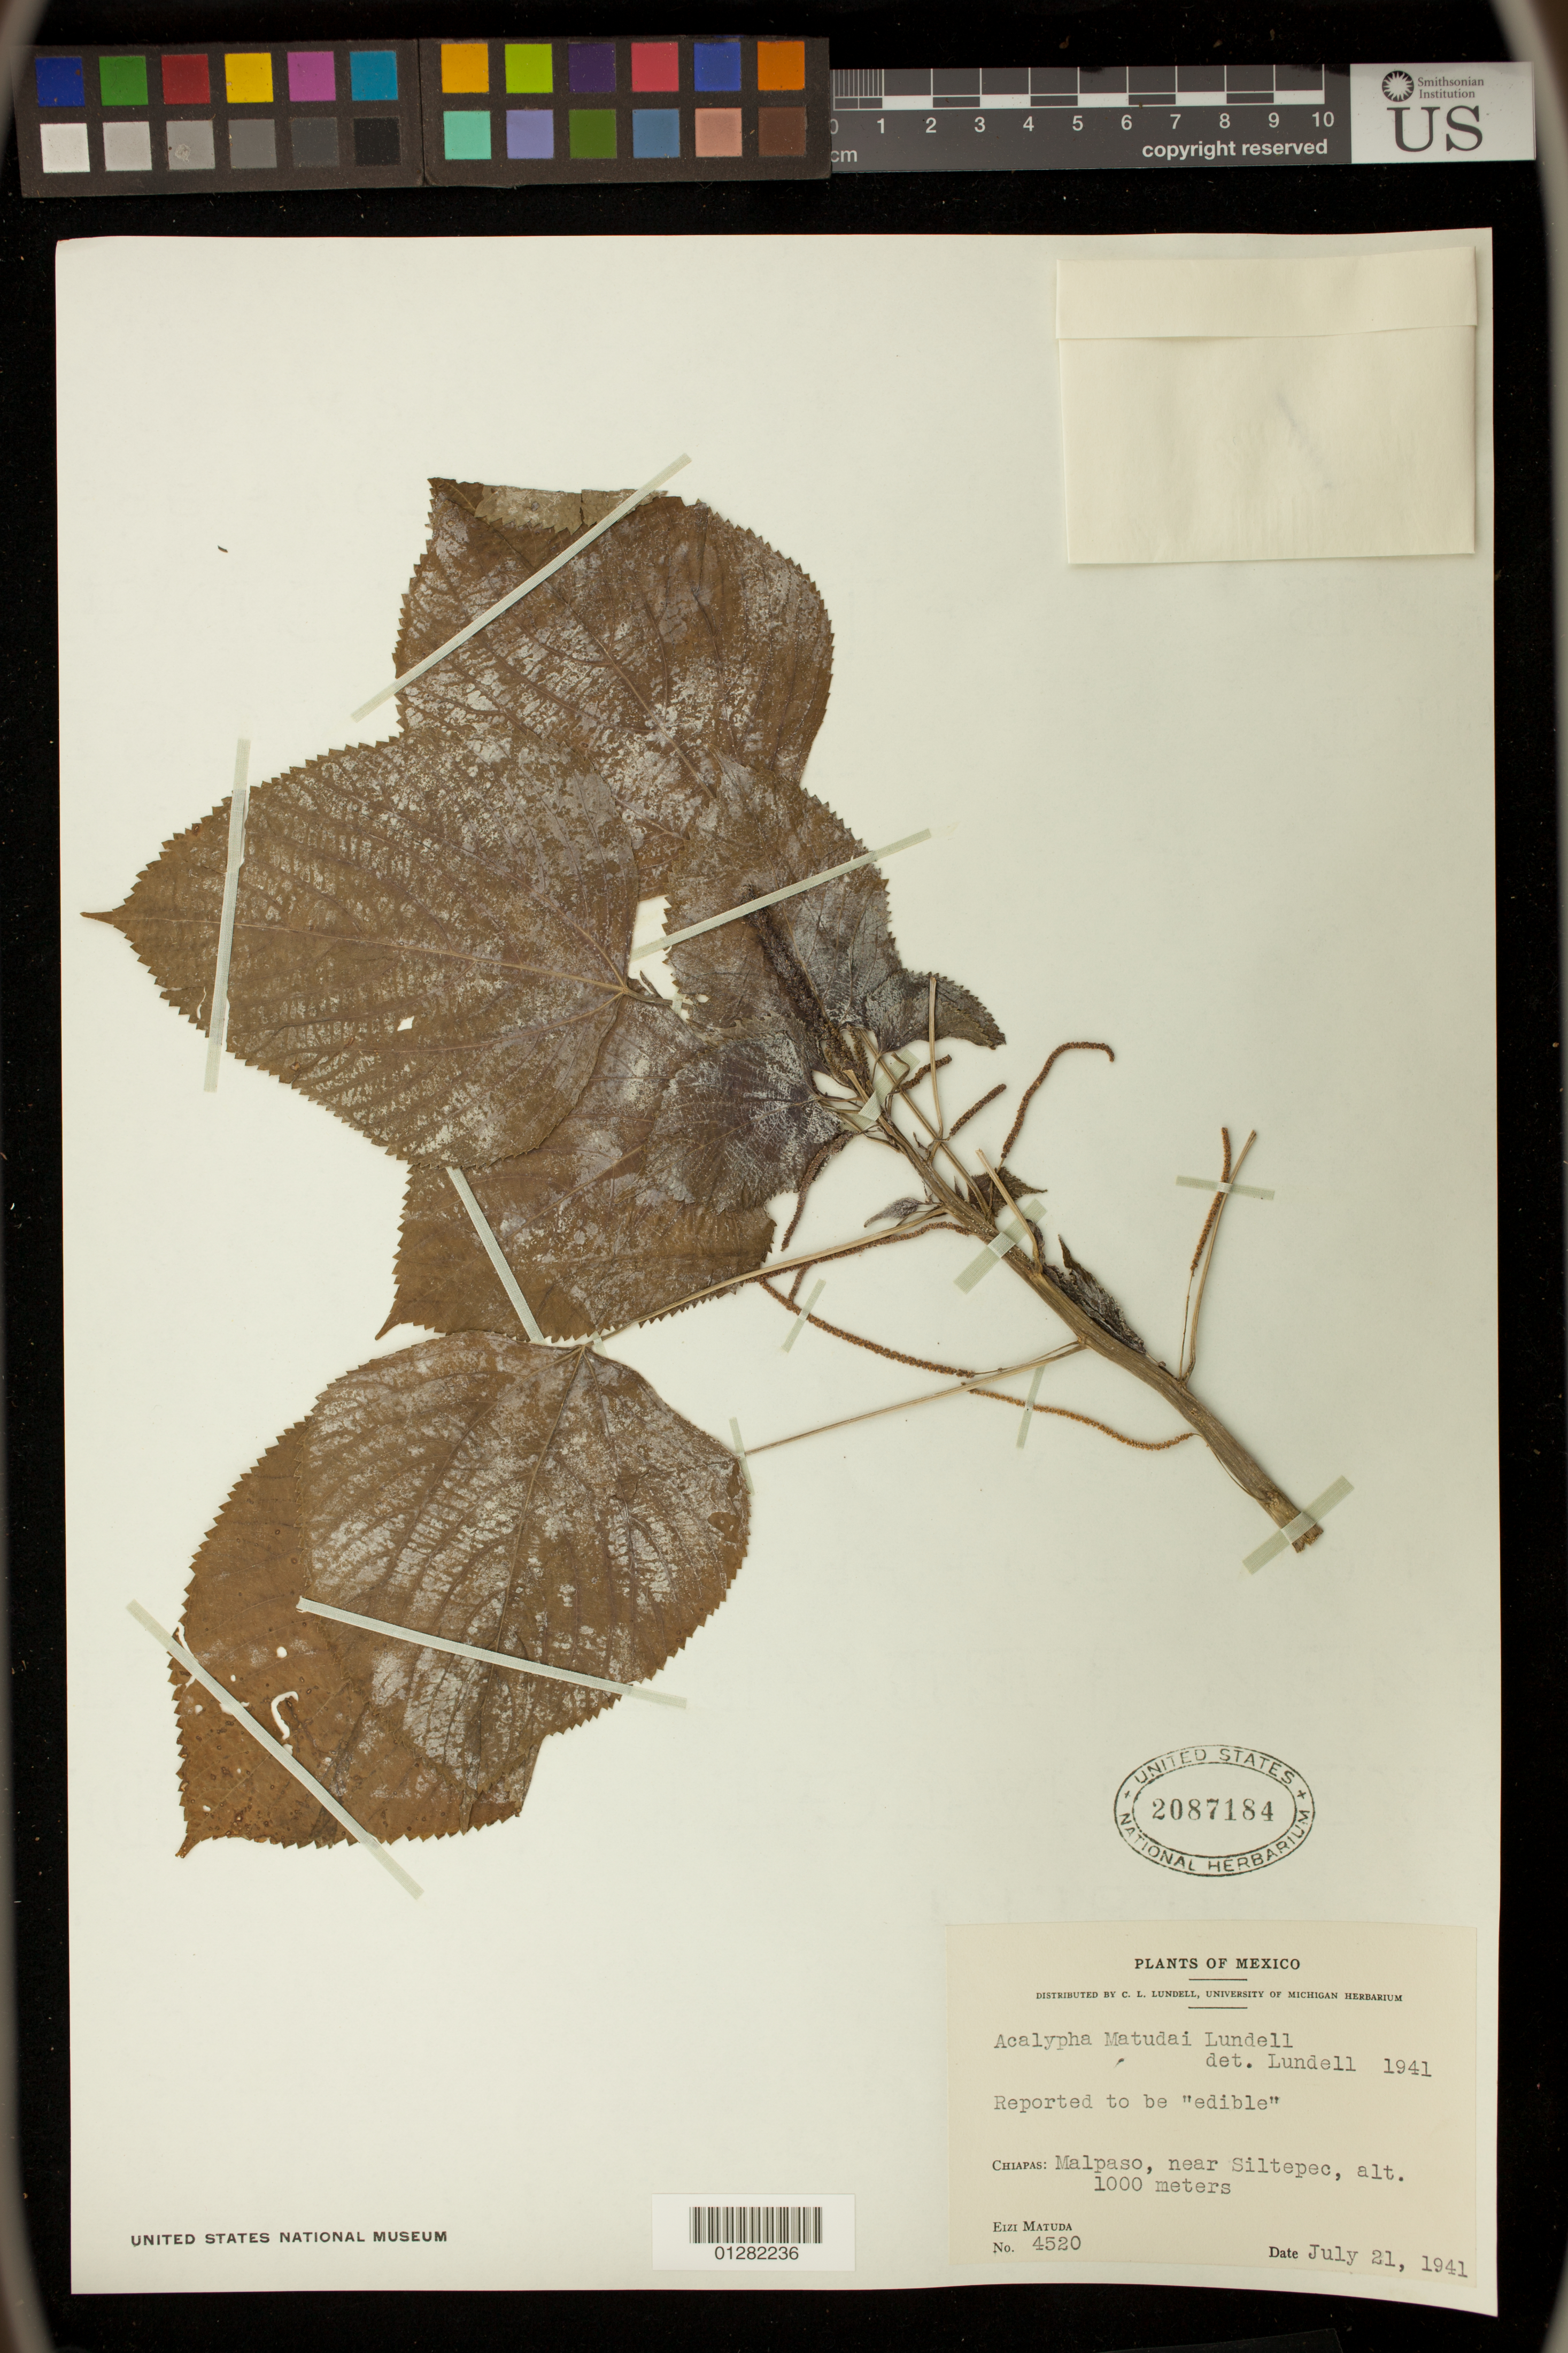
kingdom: Plantae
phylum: Tracheophyta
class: Magnoliopsida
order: Malpighiales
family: Euphorbiaceae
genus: Acalypha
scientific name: Acalypha matudae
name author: Lundell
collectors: G. Martínez Calderón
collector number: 4520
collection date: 1941-07-21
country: Mexico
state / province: Chiapas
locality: Malpaso, near Siltepec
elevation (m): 1000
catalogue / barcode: US 2087184